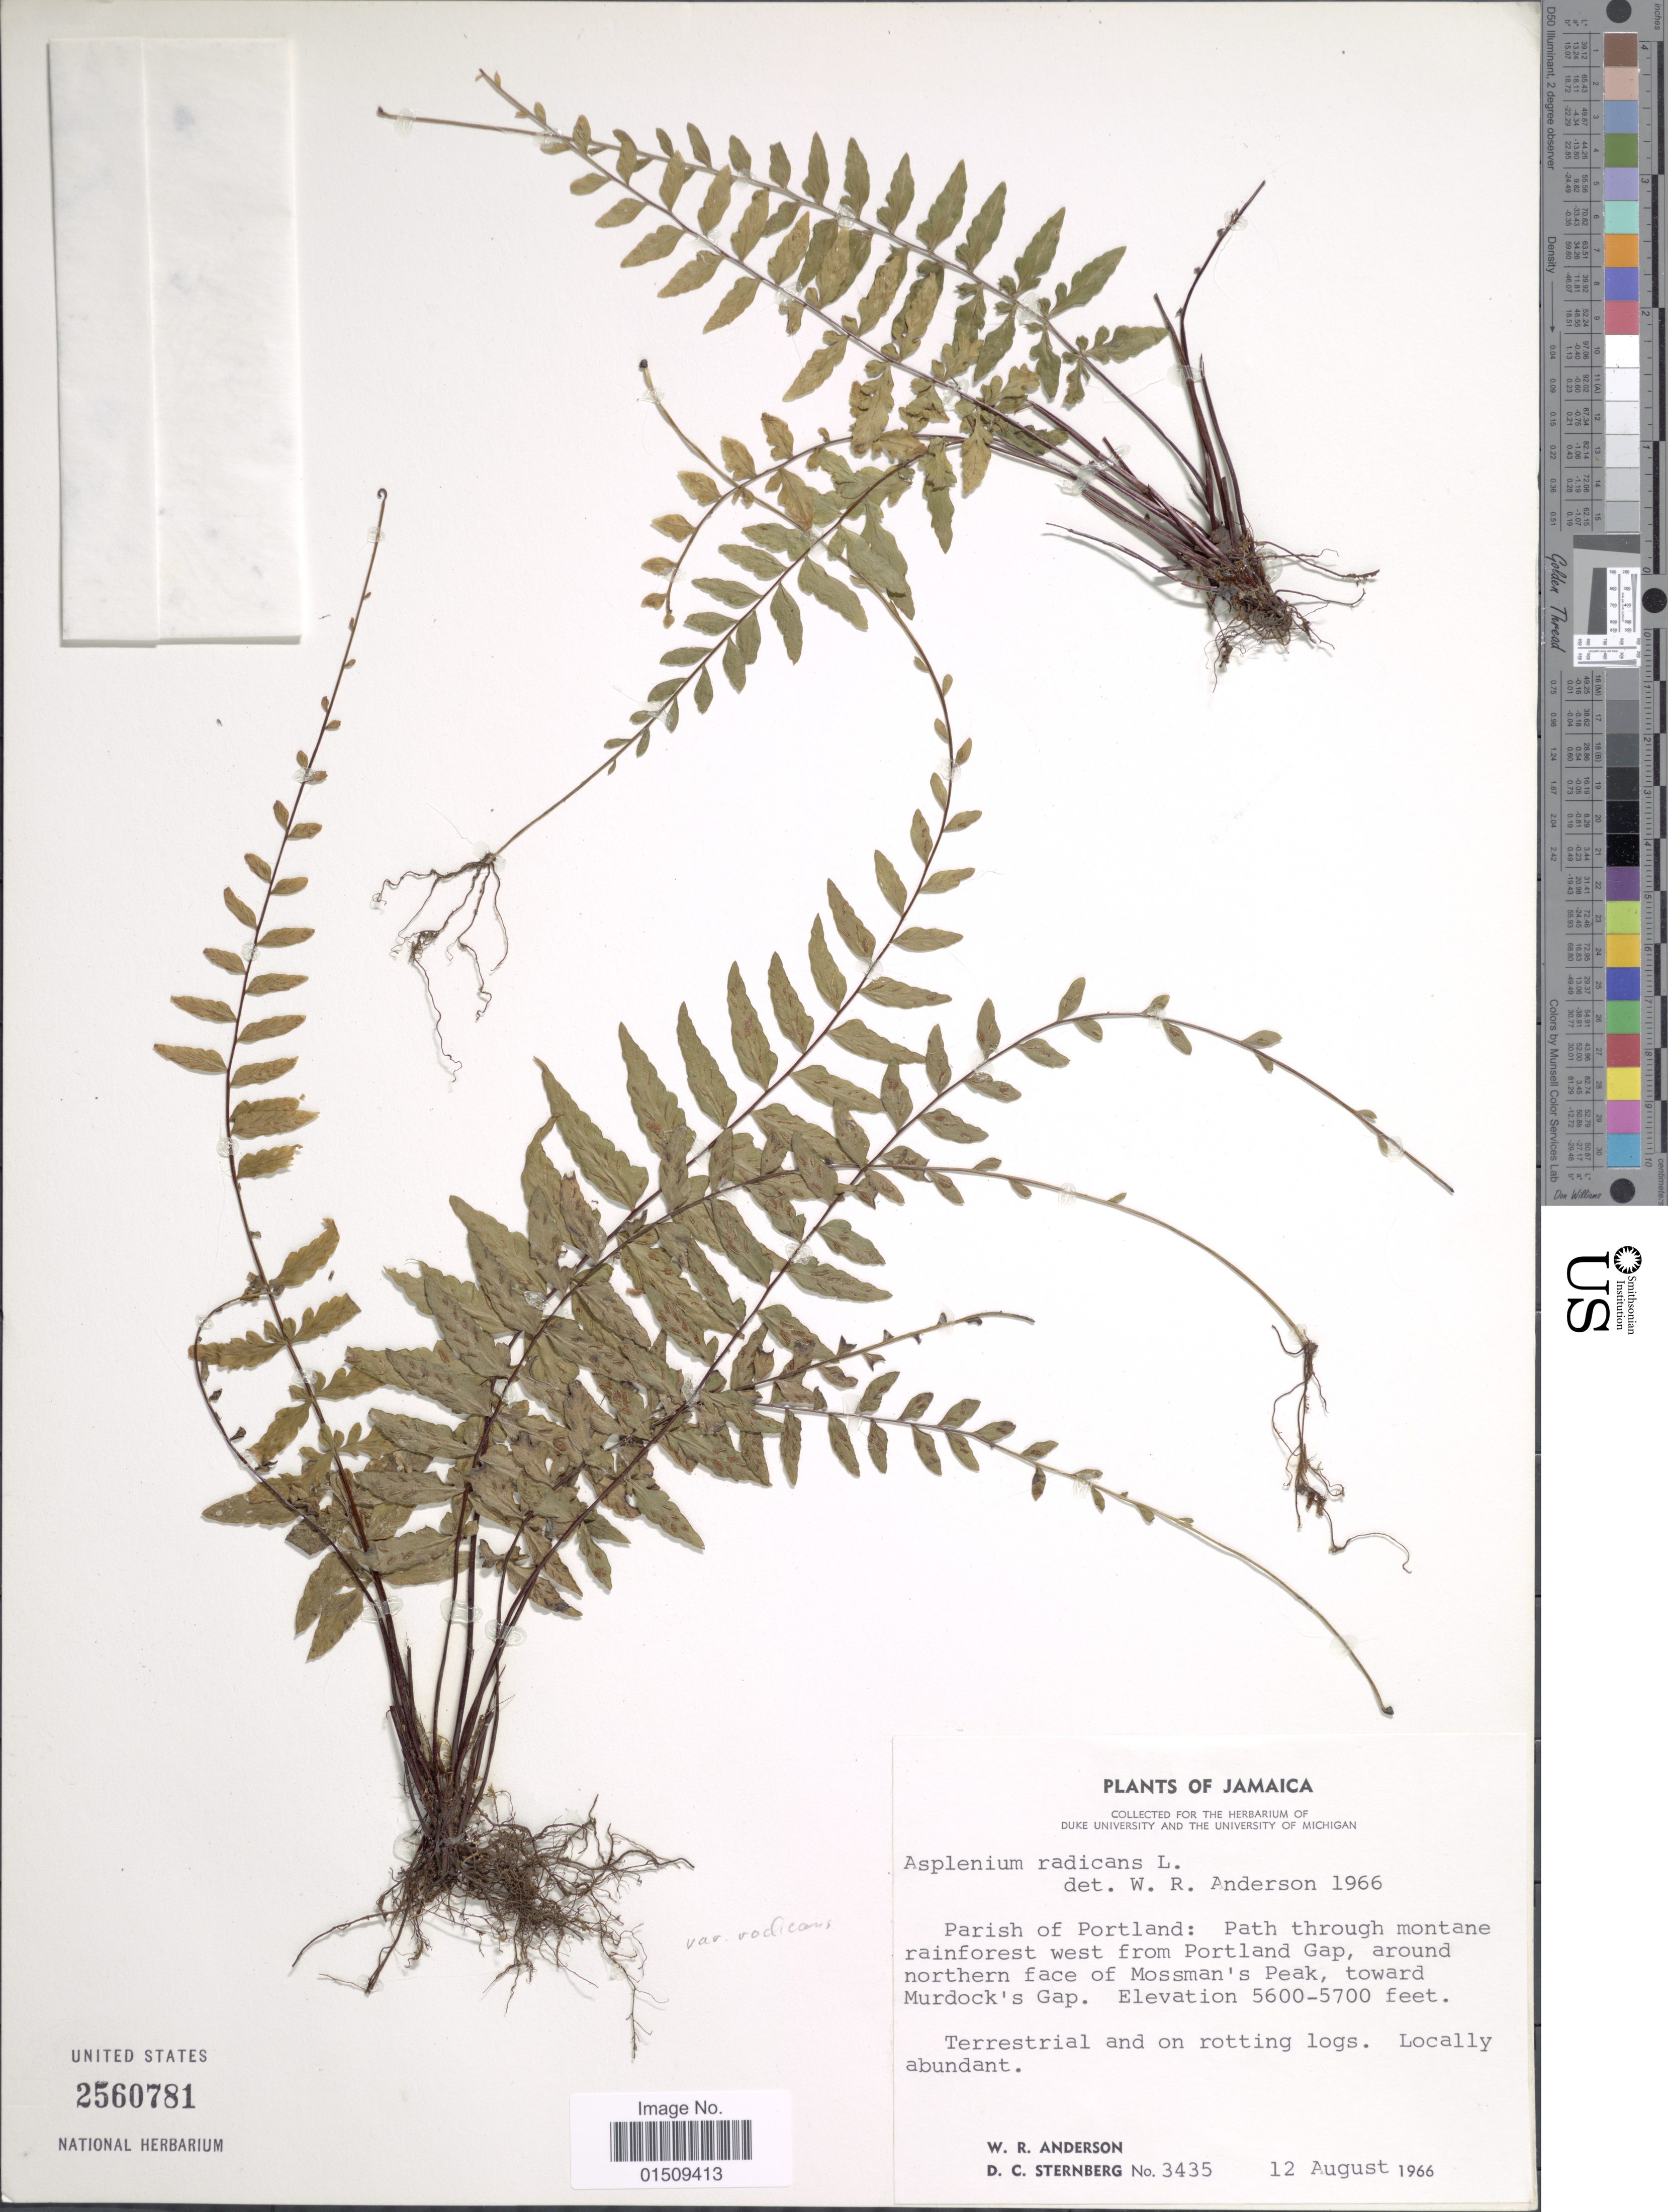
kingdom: Plantae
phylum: Tracheophyta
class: Polypodiopsida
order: Polypodiales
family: Aspleniaceae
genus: Asplenium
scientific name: Asplenium radicans var. radicans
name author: L.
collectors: W. Anderson & D. Sternberg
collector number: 3435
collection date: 1966-08-12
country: Jamaica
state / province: Portland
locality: Parish of Portland: Path through montane rainforest west from Portland Gap, around northern face of Mossman's Peak, toward Murdock's Gap.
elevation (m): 1707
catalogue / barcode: US 2560781